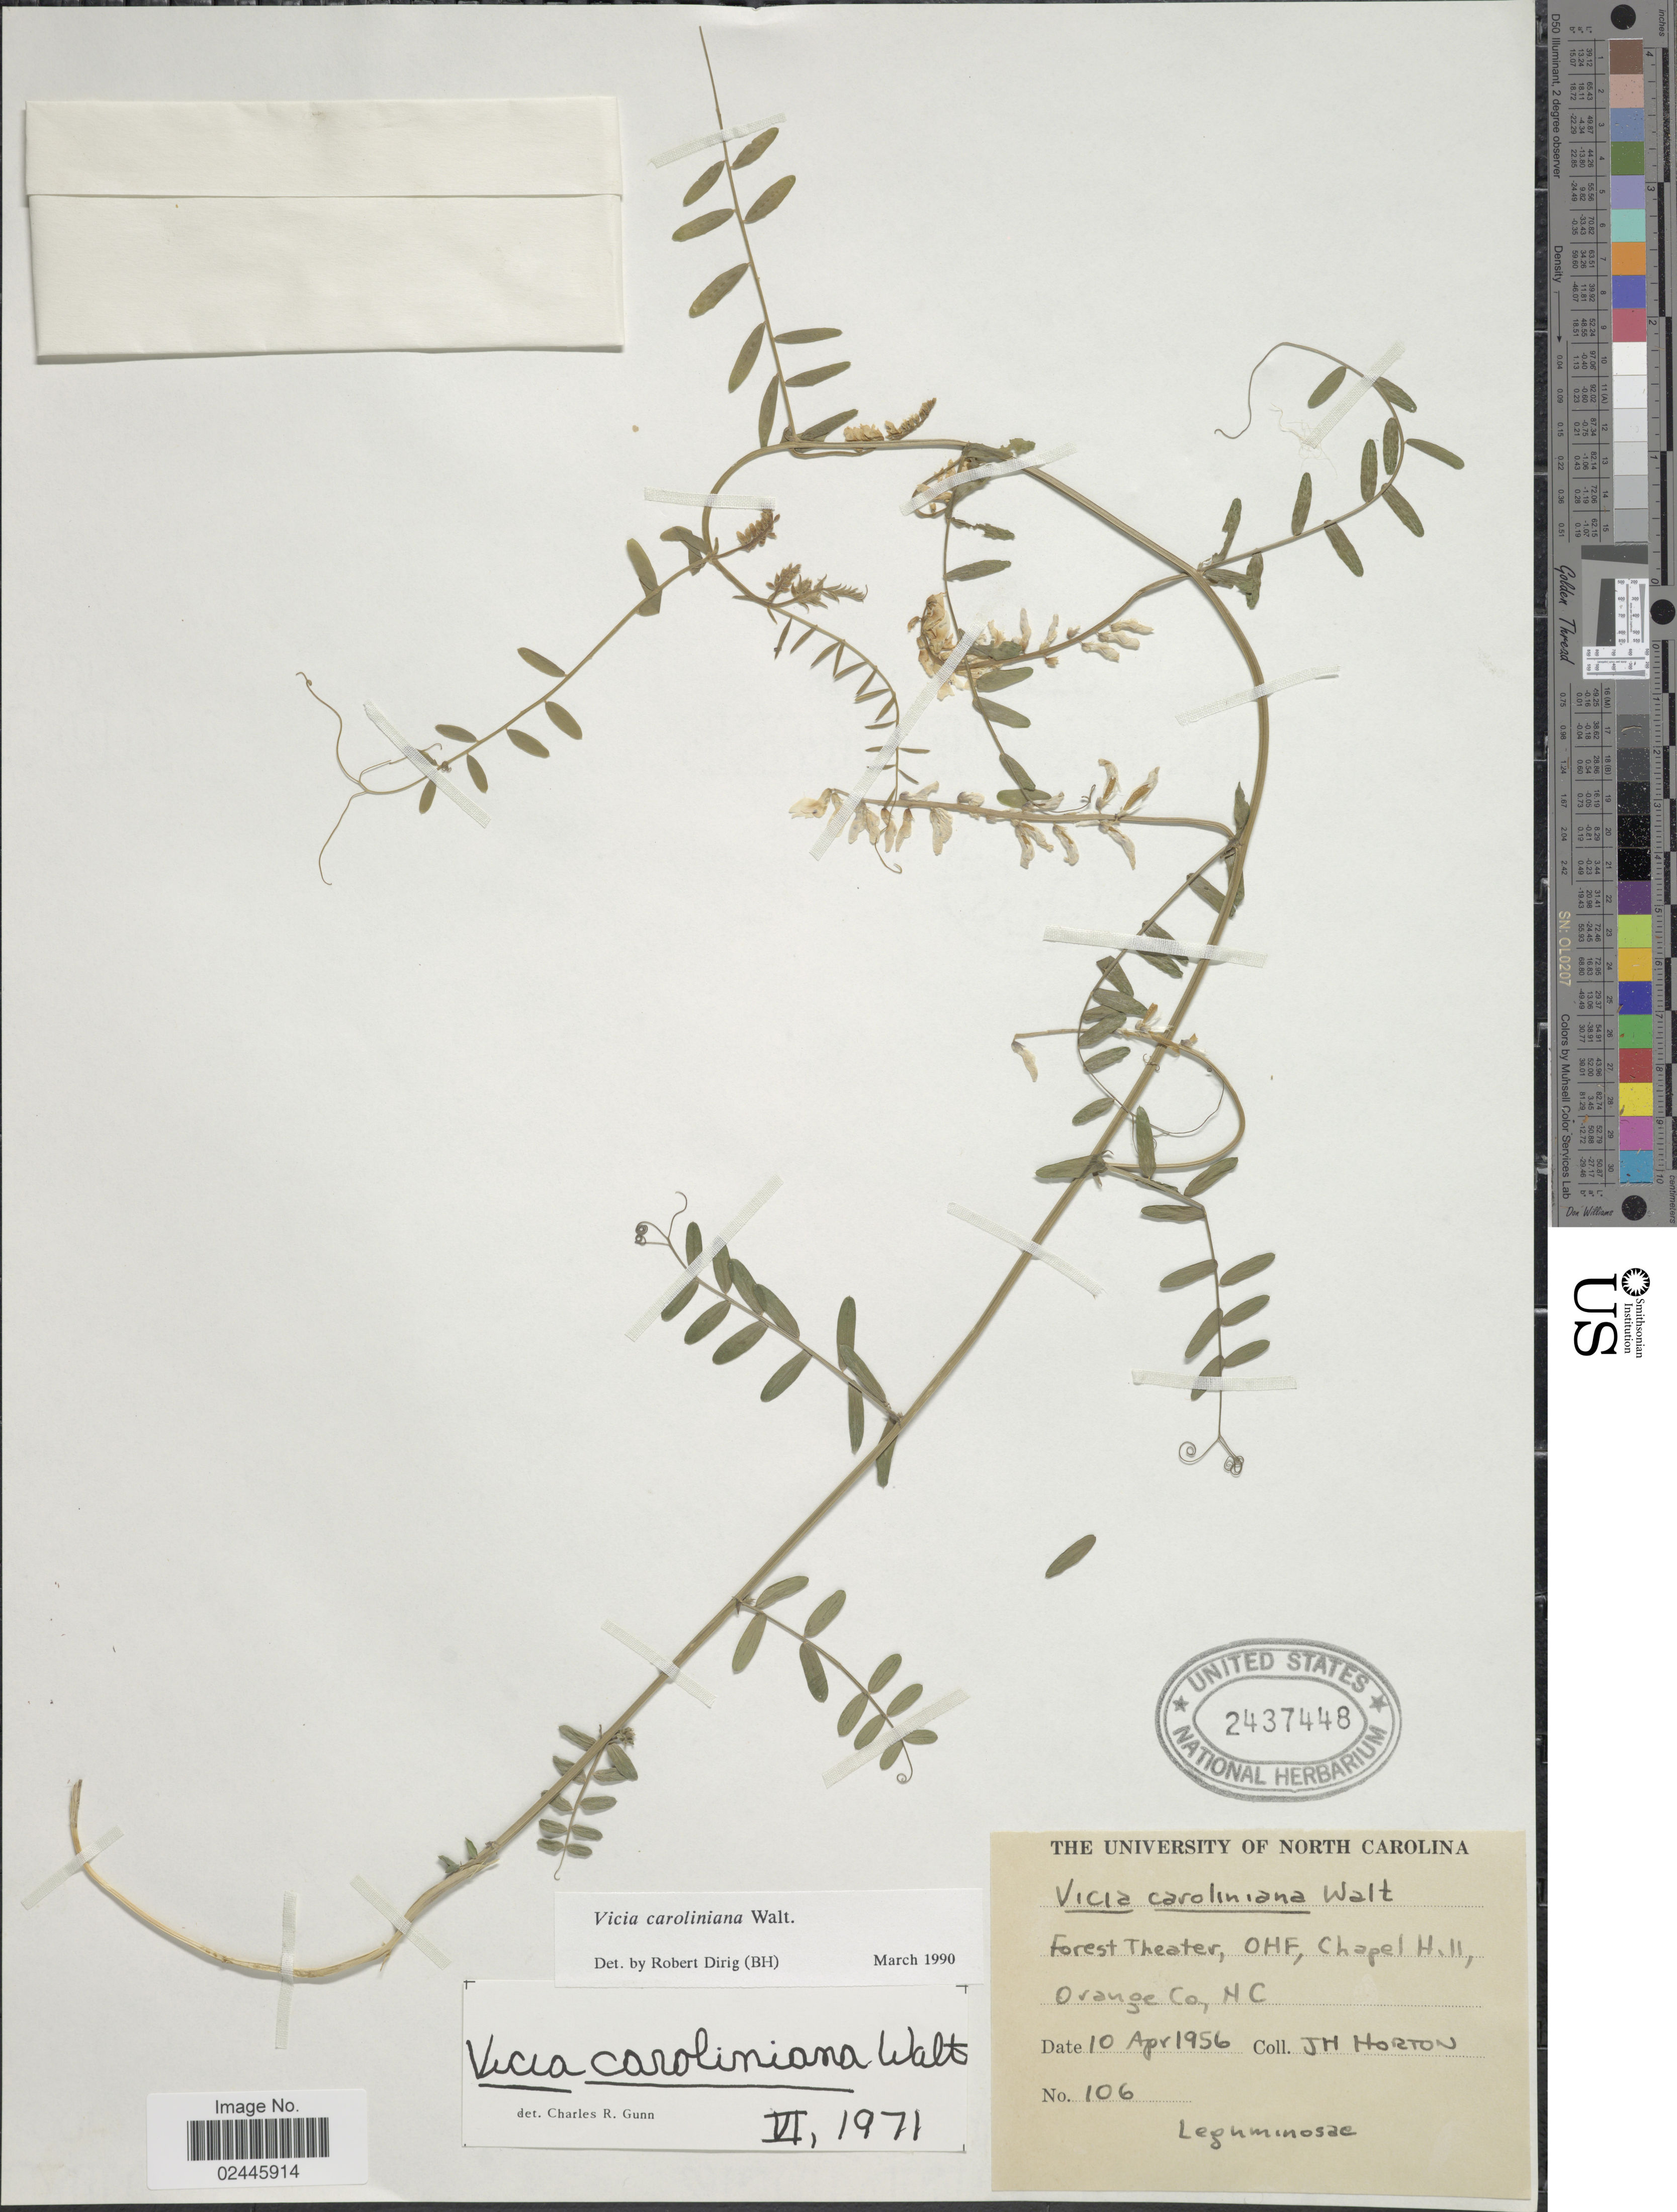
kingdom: Plantae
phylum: Tracheophyta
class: Magnoliopsida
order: Fabales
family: Fabaceae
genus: Vicia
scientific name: Vicia caroliniana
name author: Walter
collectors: J. Horton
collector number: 106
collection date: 1956-04-10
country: United States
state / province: North Carolina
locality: Forest Theater, OHF, Chapel Hill, Orange Co;.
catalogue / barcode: US 2437448